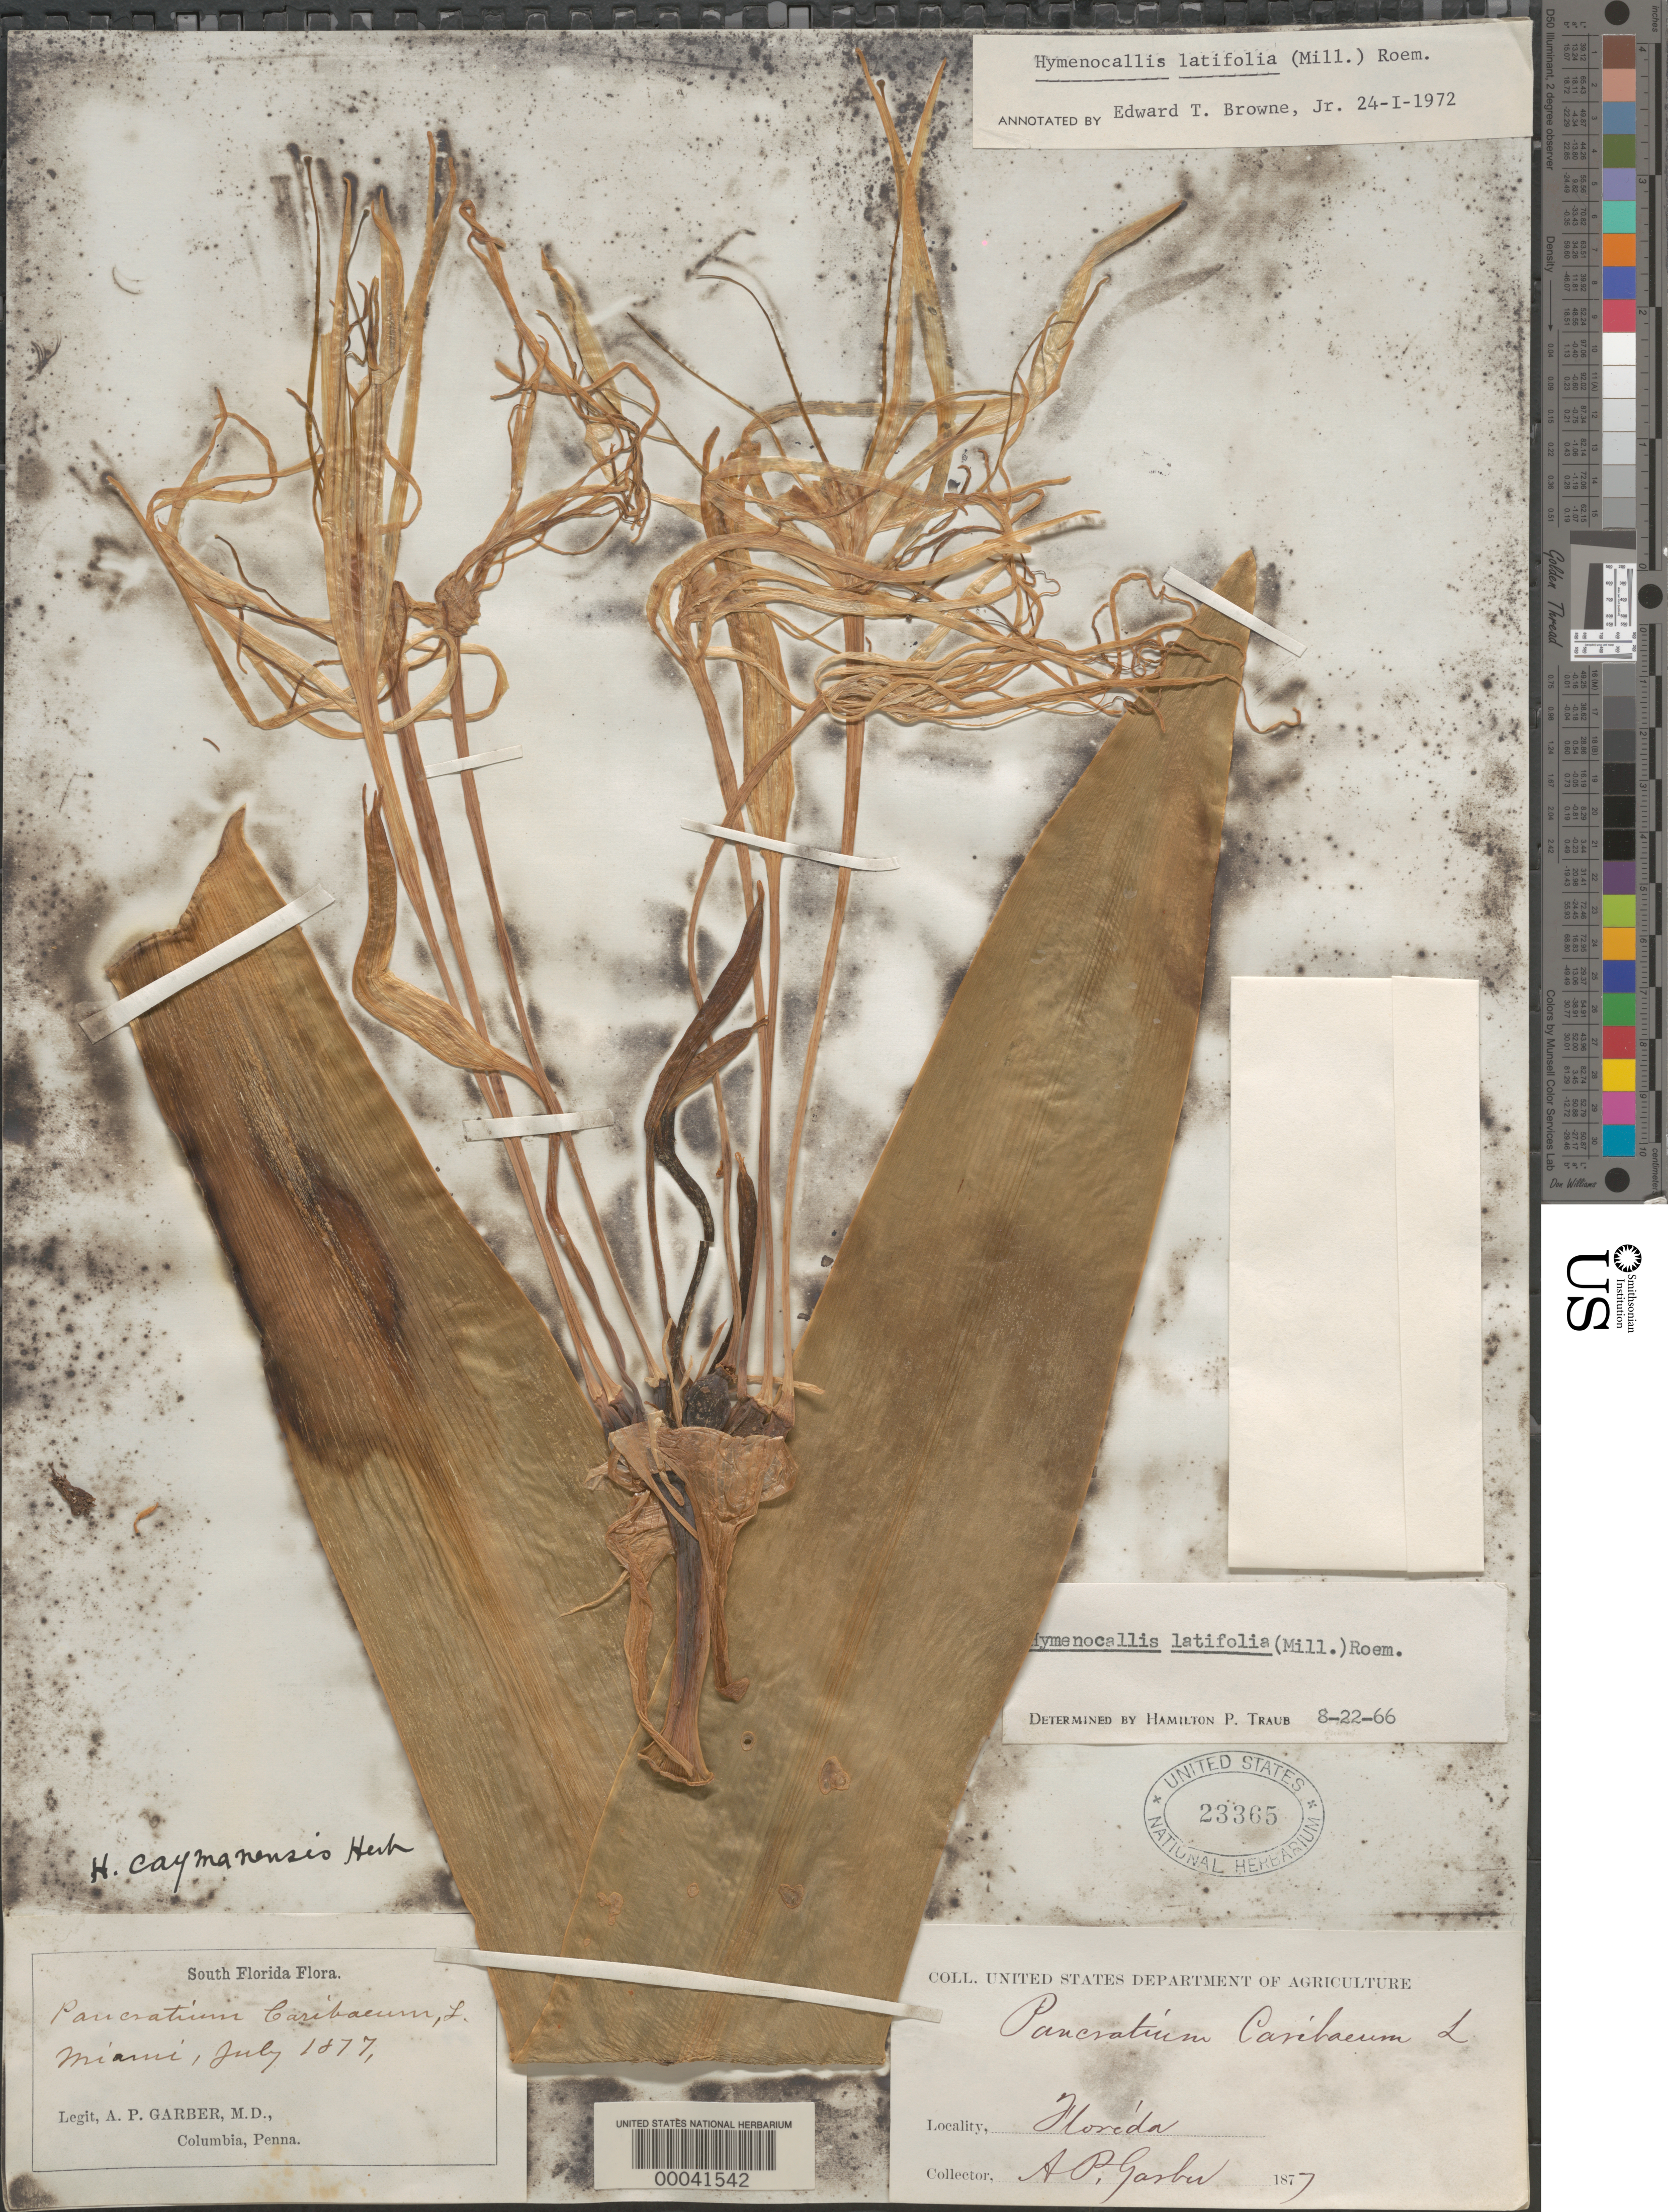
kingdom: Plantae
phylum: Tracheophyta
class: Liliopsida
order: Asparagales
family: Amaryllidaceae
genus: Hymenocallis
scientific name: Hymenocallis latifolia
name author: (Mill.) M. Roem.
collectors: A. P. Garber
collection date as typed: Jul 1877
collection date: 1877-07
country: United States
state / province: Florida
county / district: Dade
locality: Miami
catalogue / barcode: US 23365